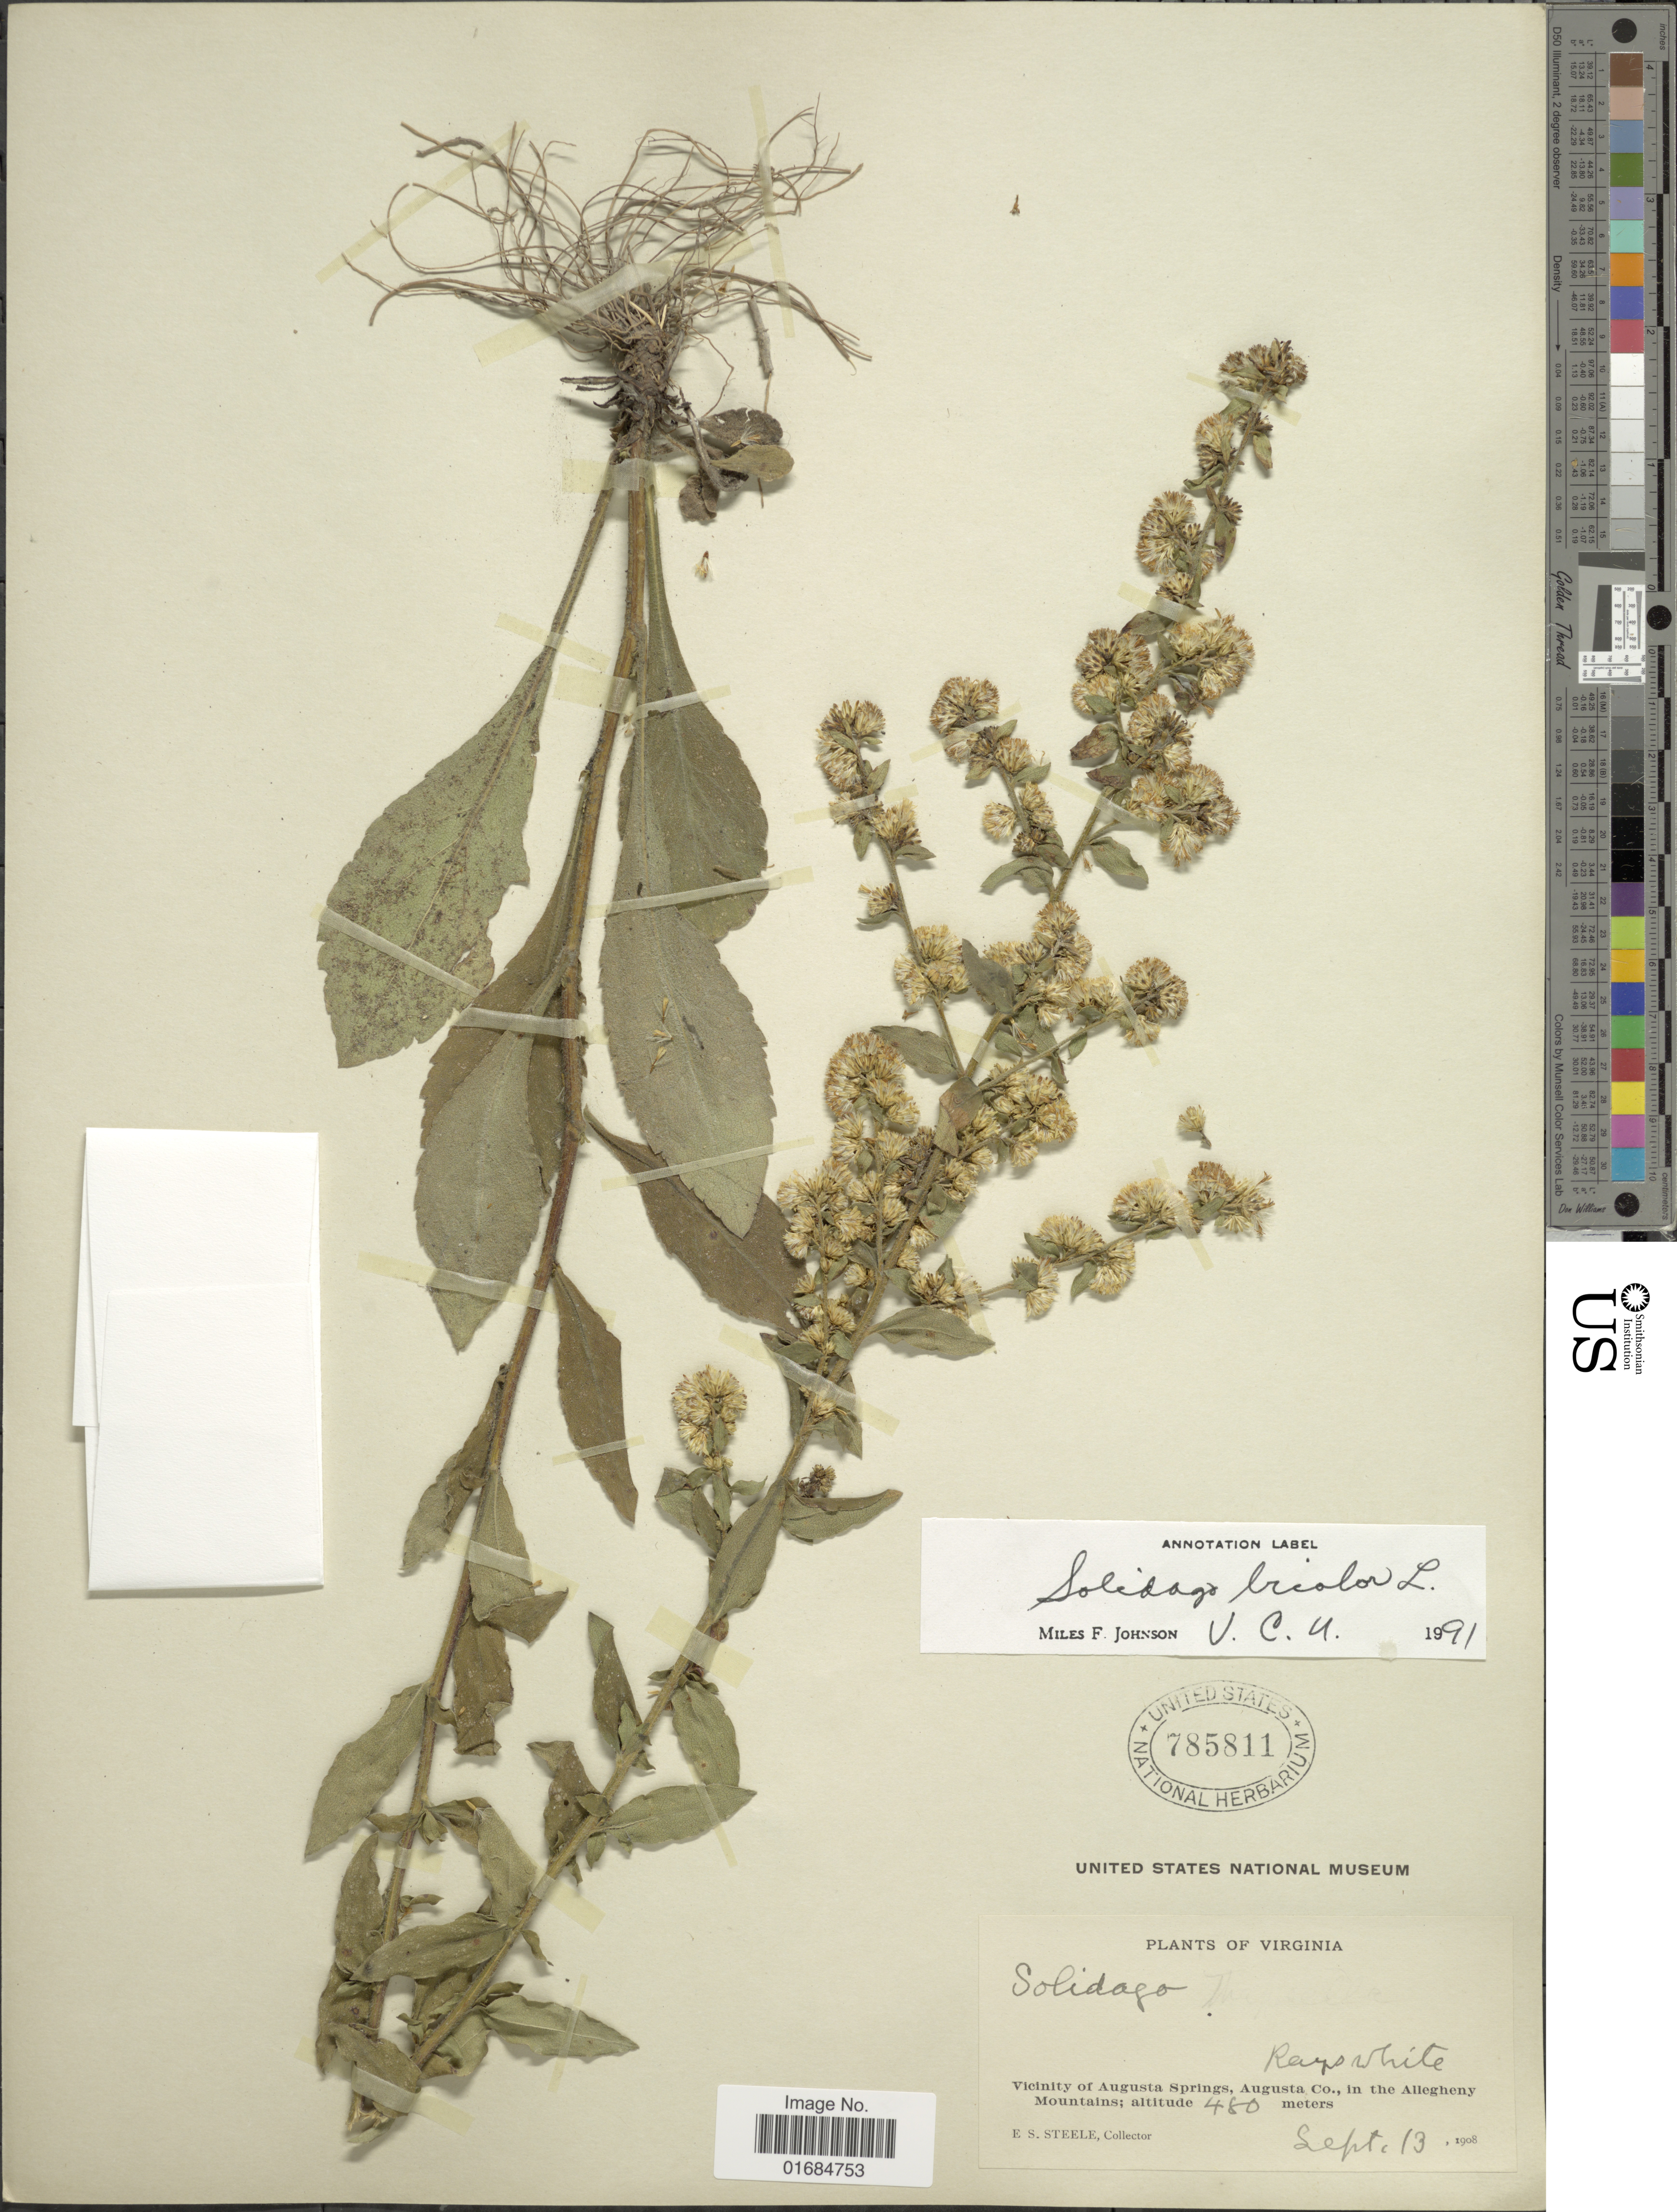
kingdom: Plantae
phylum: Tracheophyta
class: Magnoliopsida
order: Asterales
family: Asteraceae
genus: Solidago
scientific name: Solidago bicolor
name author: L.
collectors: E. Steele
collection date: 1908-09-13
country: United States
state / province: Virginia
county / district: Augusta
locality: Vicinity of Augusta Springs, Augusta Co., in the Allegheny Mountains.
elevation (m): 480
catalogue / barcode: US 785811